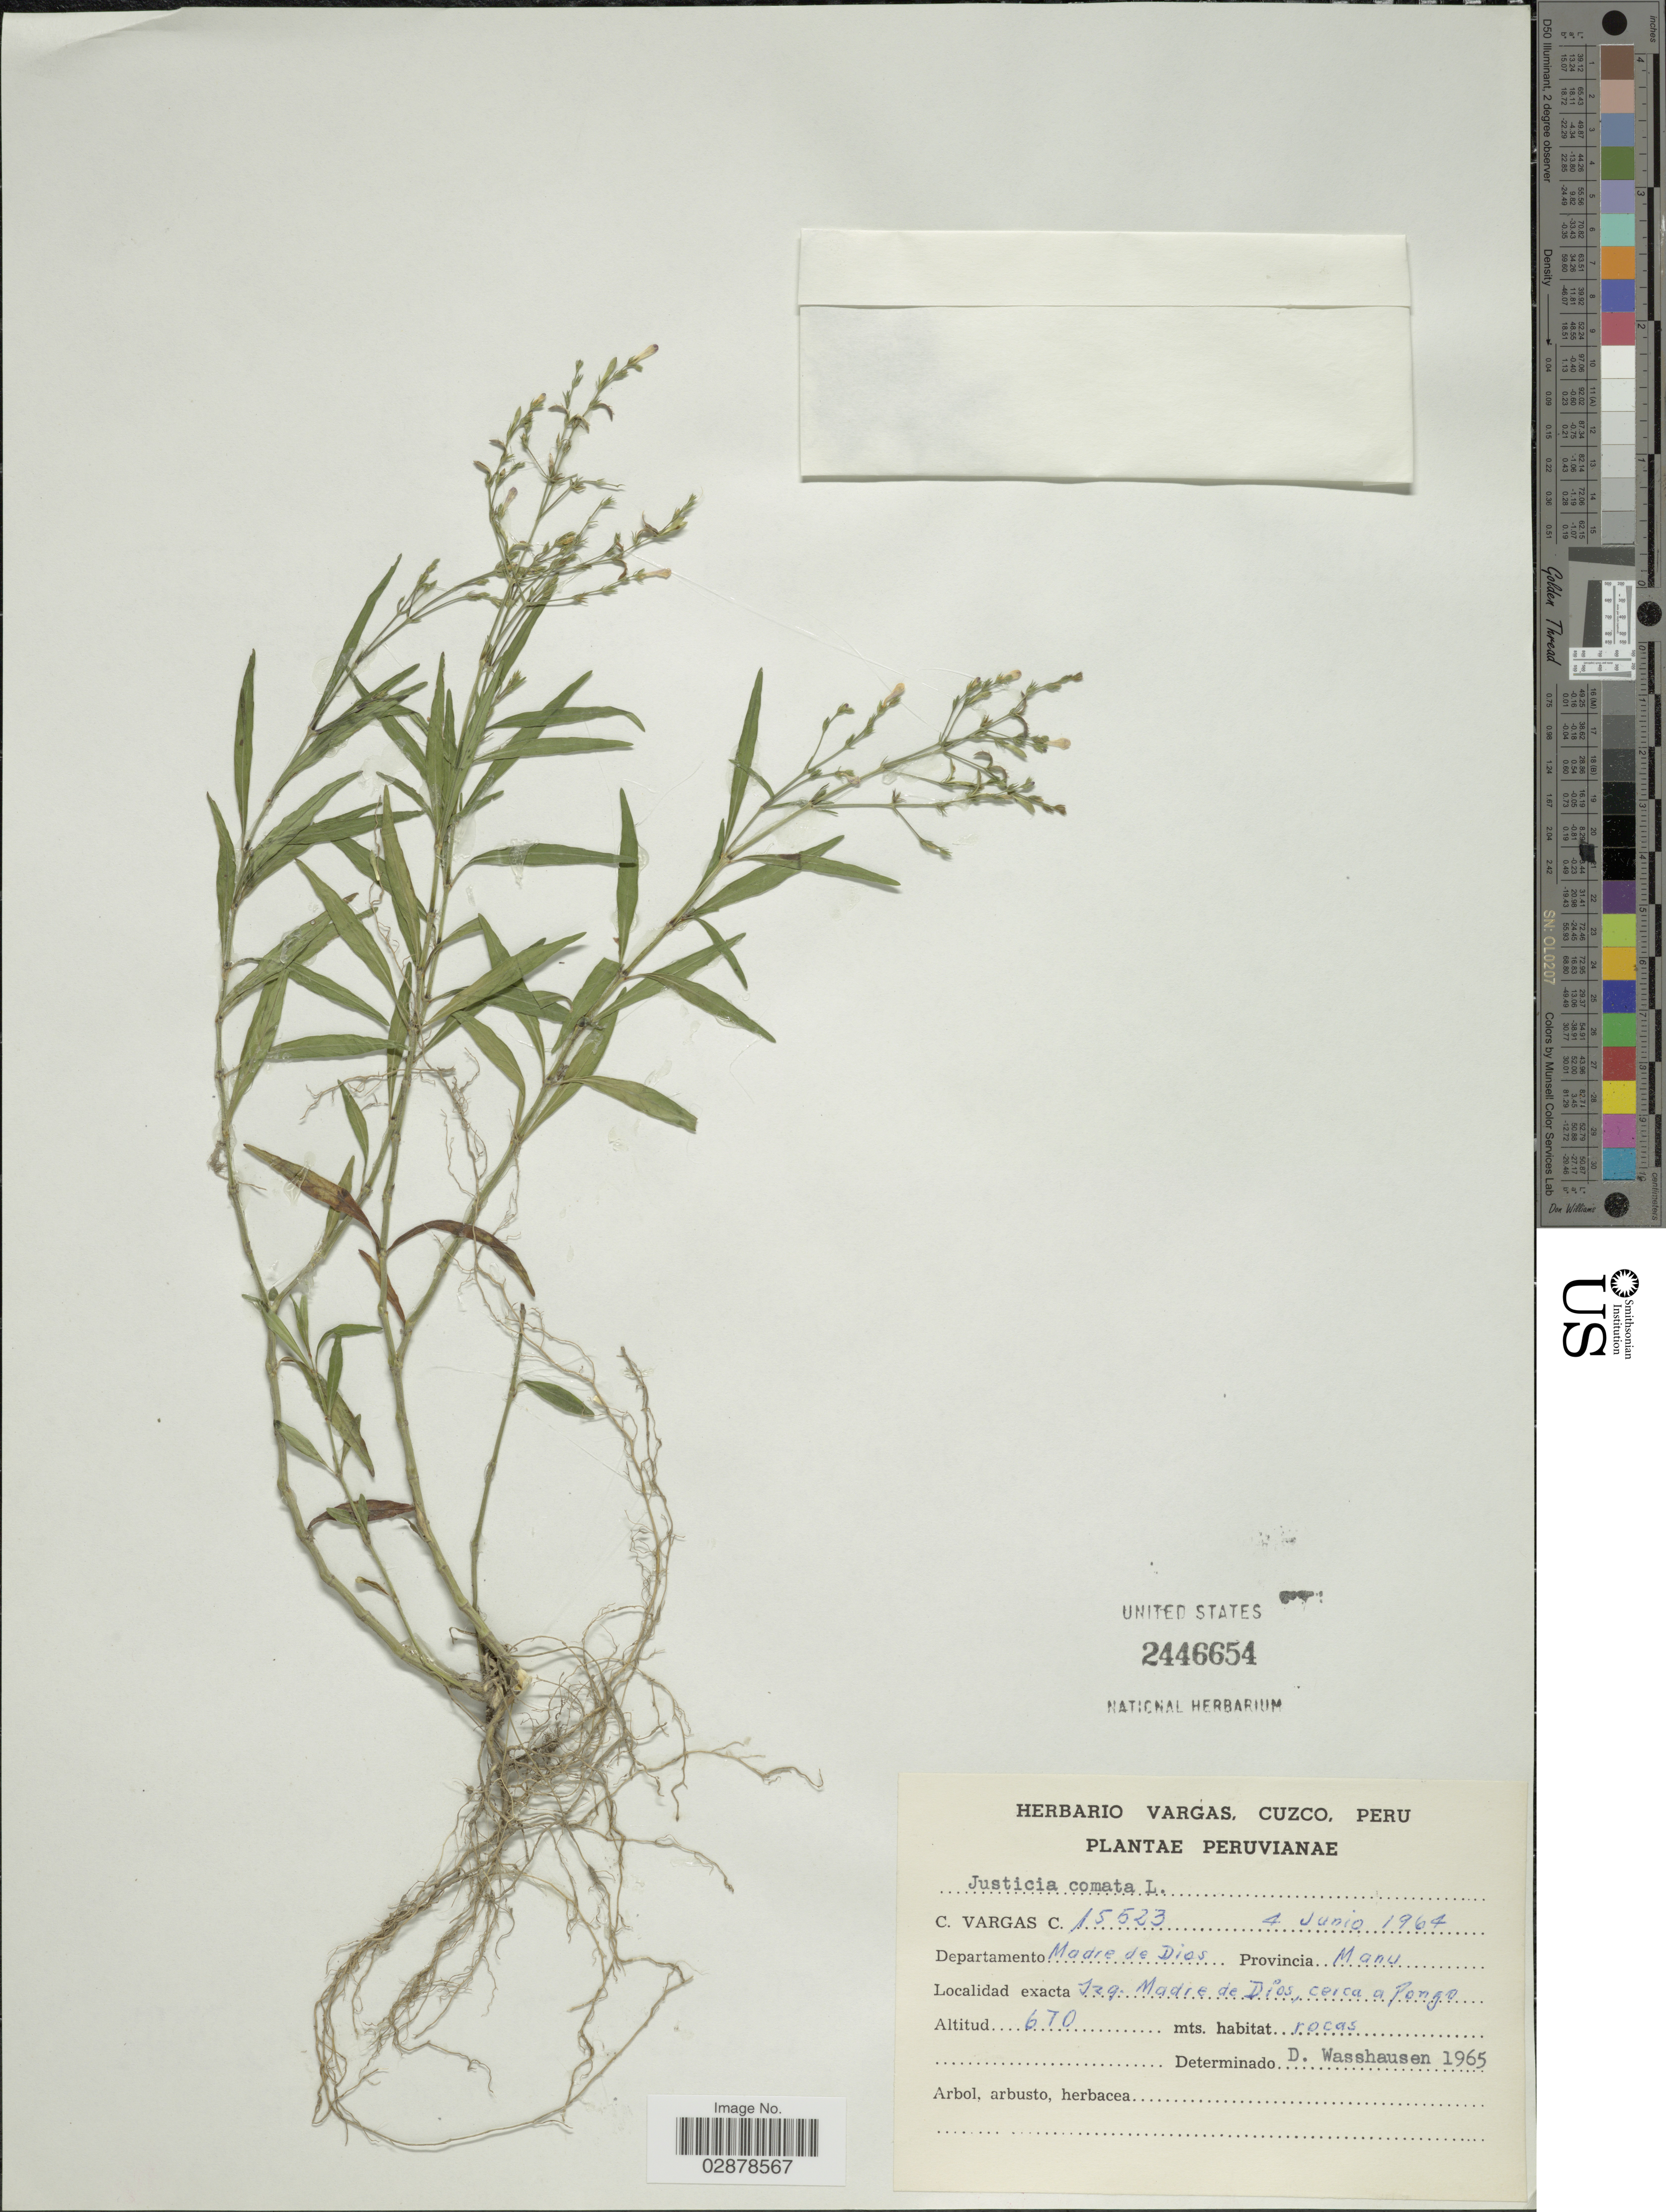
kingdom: Plantae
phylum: Tracheophyta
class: Magnoliopsida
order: Lamiales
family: Acanthaceae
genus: Justicia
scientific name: Justicia comata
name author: (L.) Lam.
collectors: C. Vargas Calderón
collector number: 15523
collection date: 1964-06-04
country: Peru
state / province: Madre de Dios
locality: Departamento Madre de Dios, Provincia Manu, Izq. Madre de Dios, cerca a Pongo.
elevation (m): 670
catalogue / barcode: US 2446654